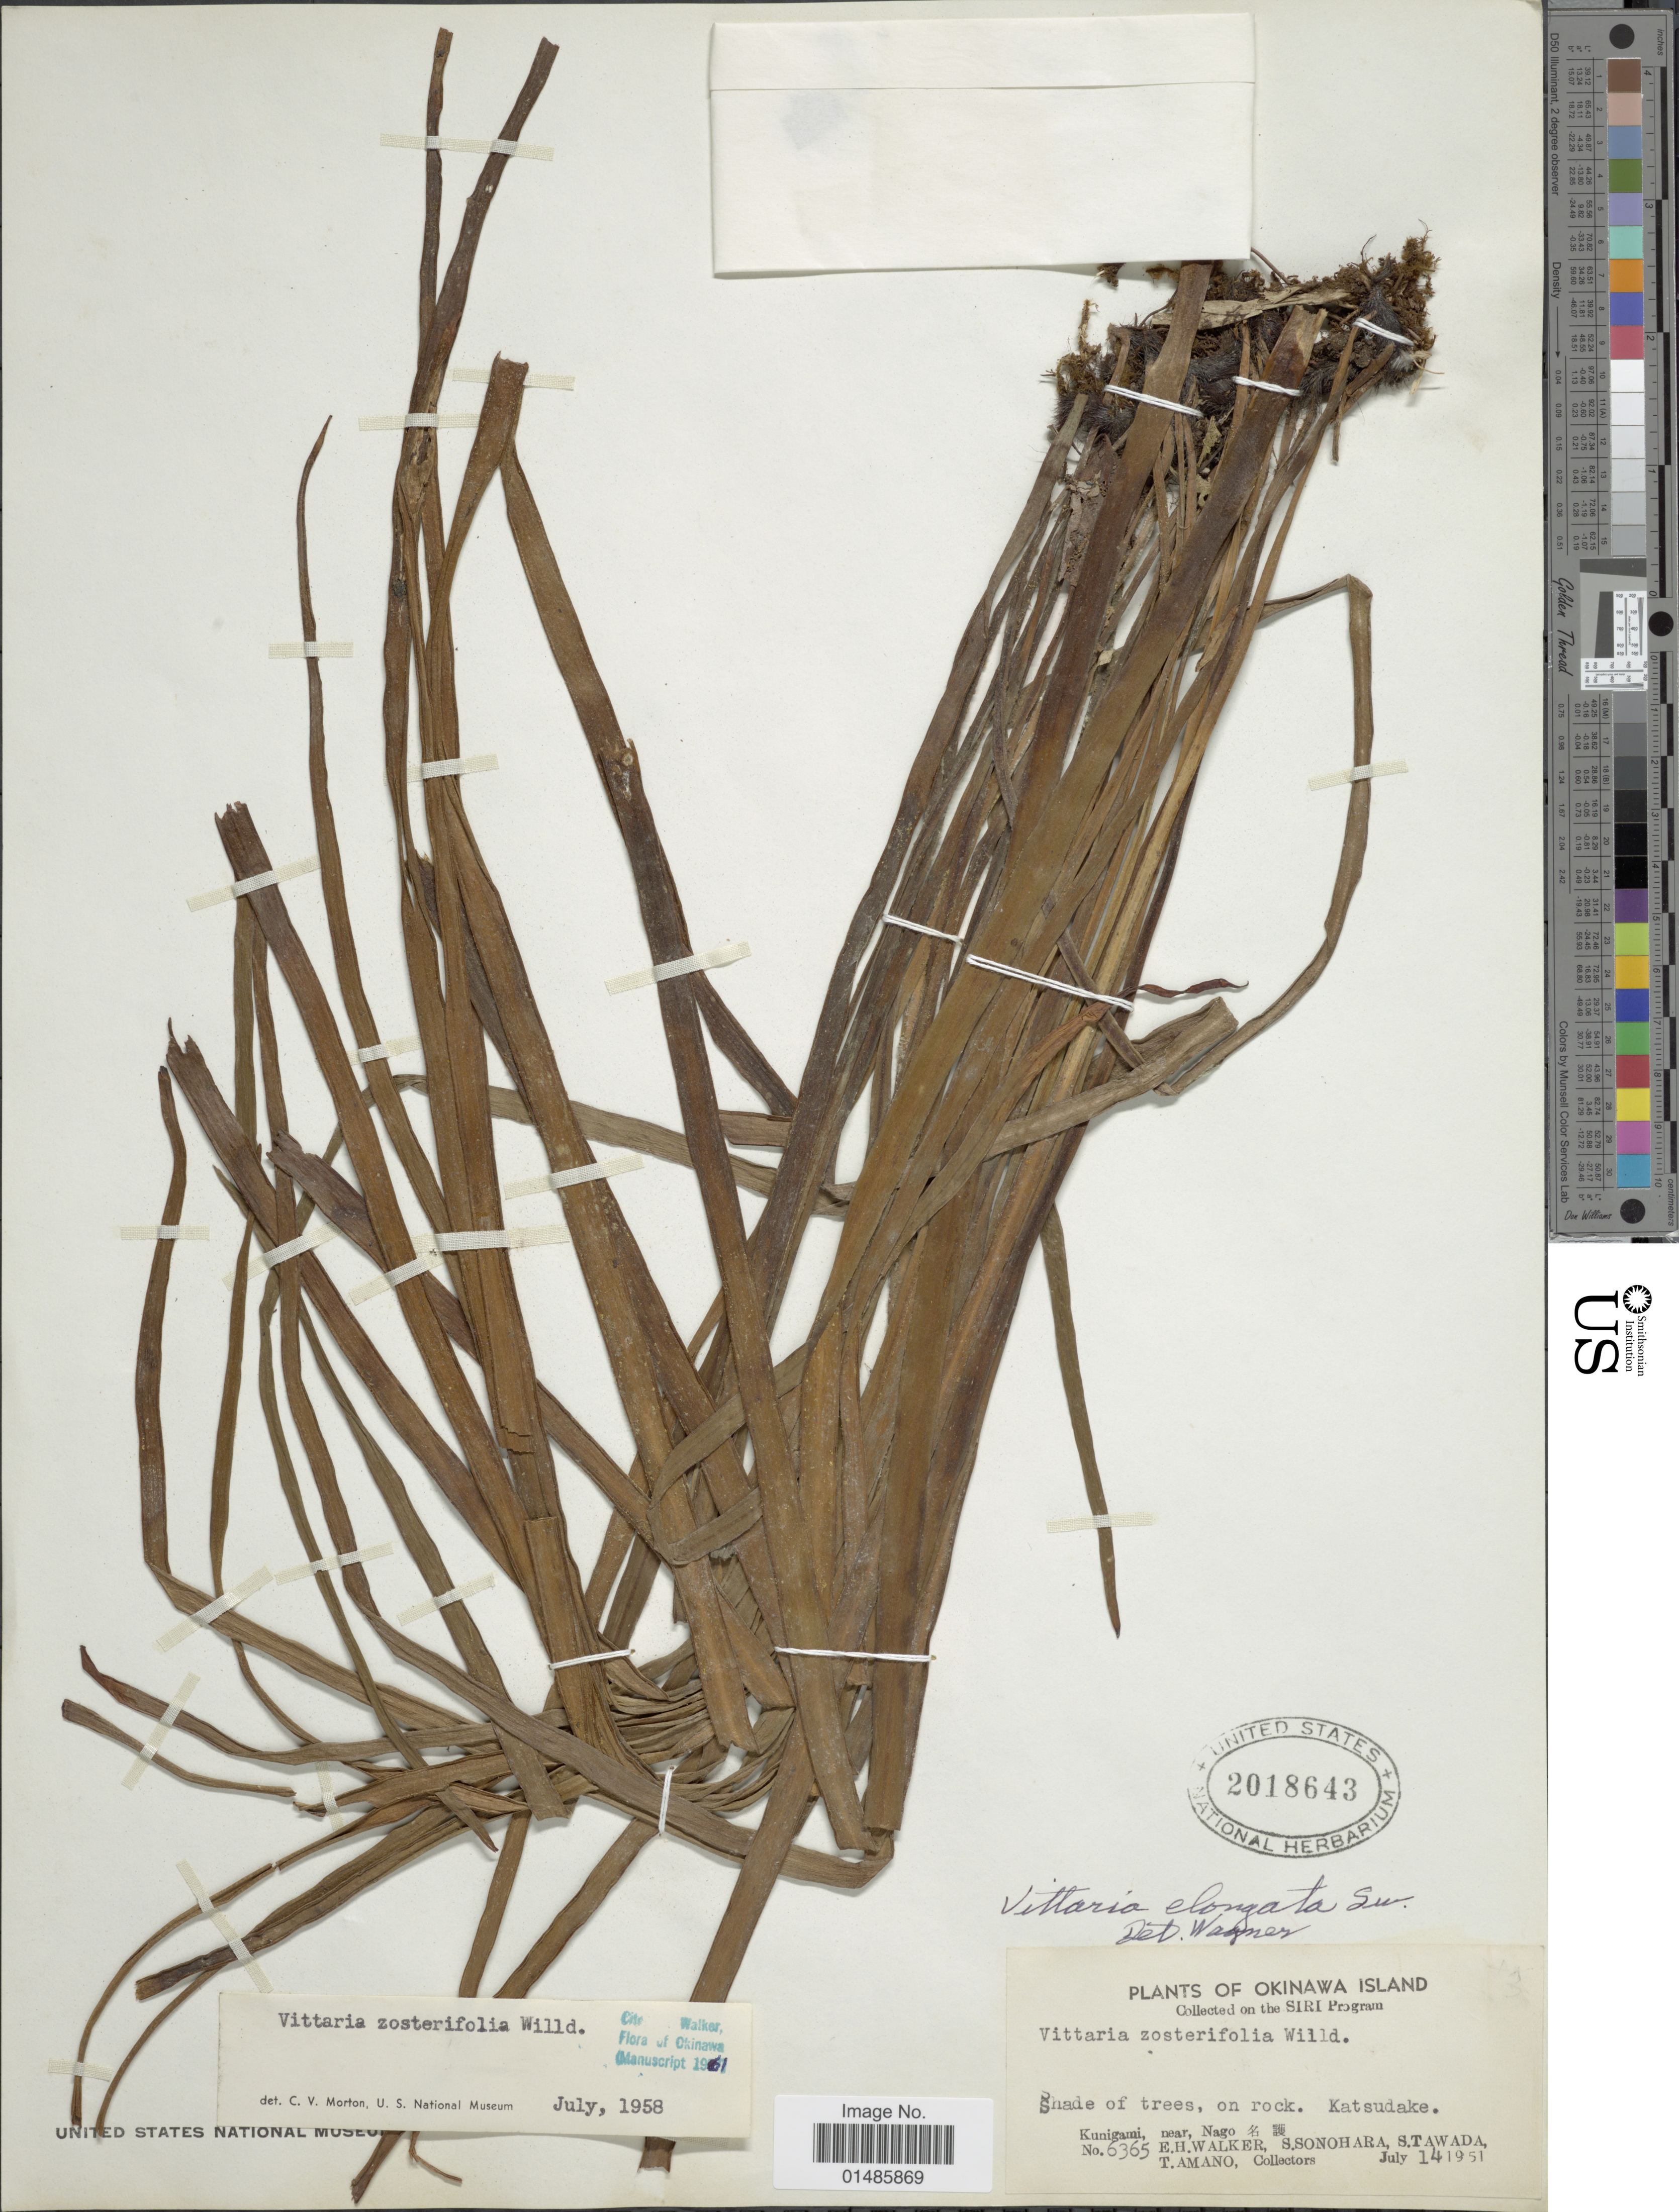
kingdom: Plantae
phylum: Tracheophyta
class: Polypodiopsida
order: Polypodiales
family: Pteridaceae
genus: Haplopteris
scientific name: Haplopteris zosterifolia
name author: (Willd.) E.H. Crane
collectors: E. H. Walker, S. Sonohara, S. Tawada & T. Amano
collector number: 6365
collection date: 1951-07-14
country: Japan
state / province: Okinawa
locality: Okinawa Island. Shade of trees, on rock. Katsudake. Kunigami, near Nago X.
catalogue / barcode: US 2018643